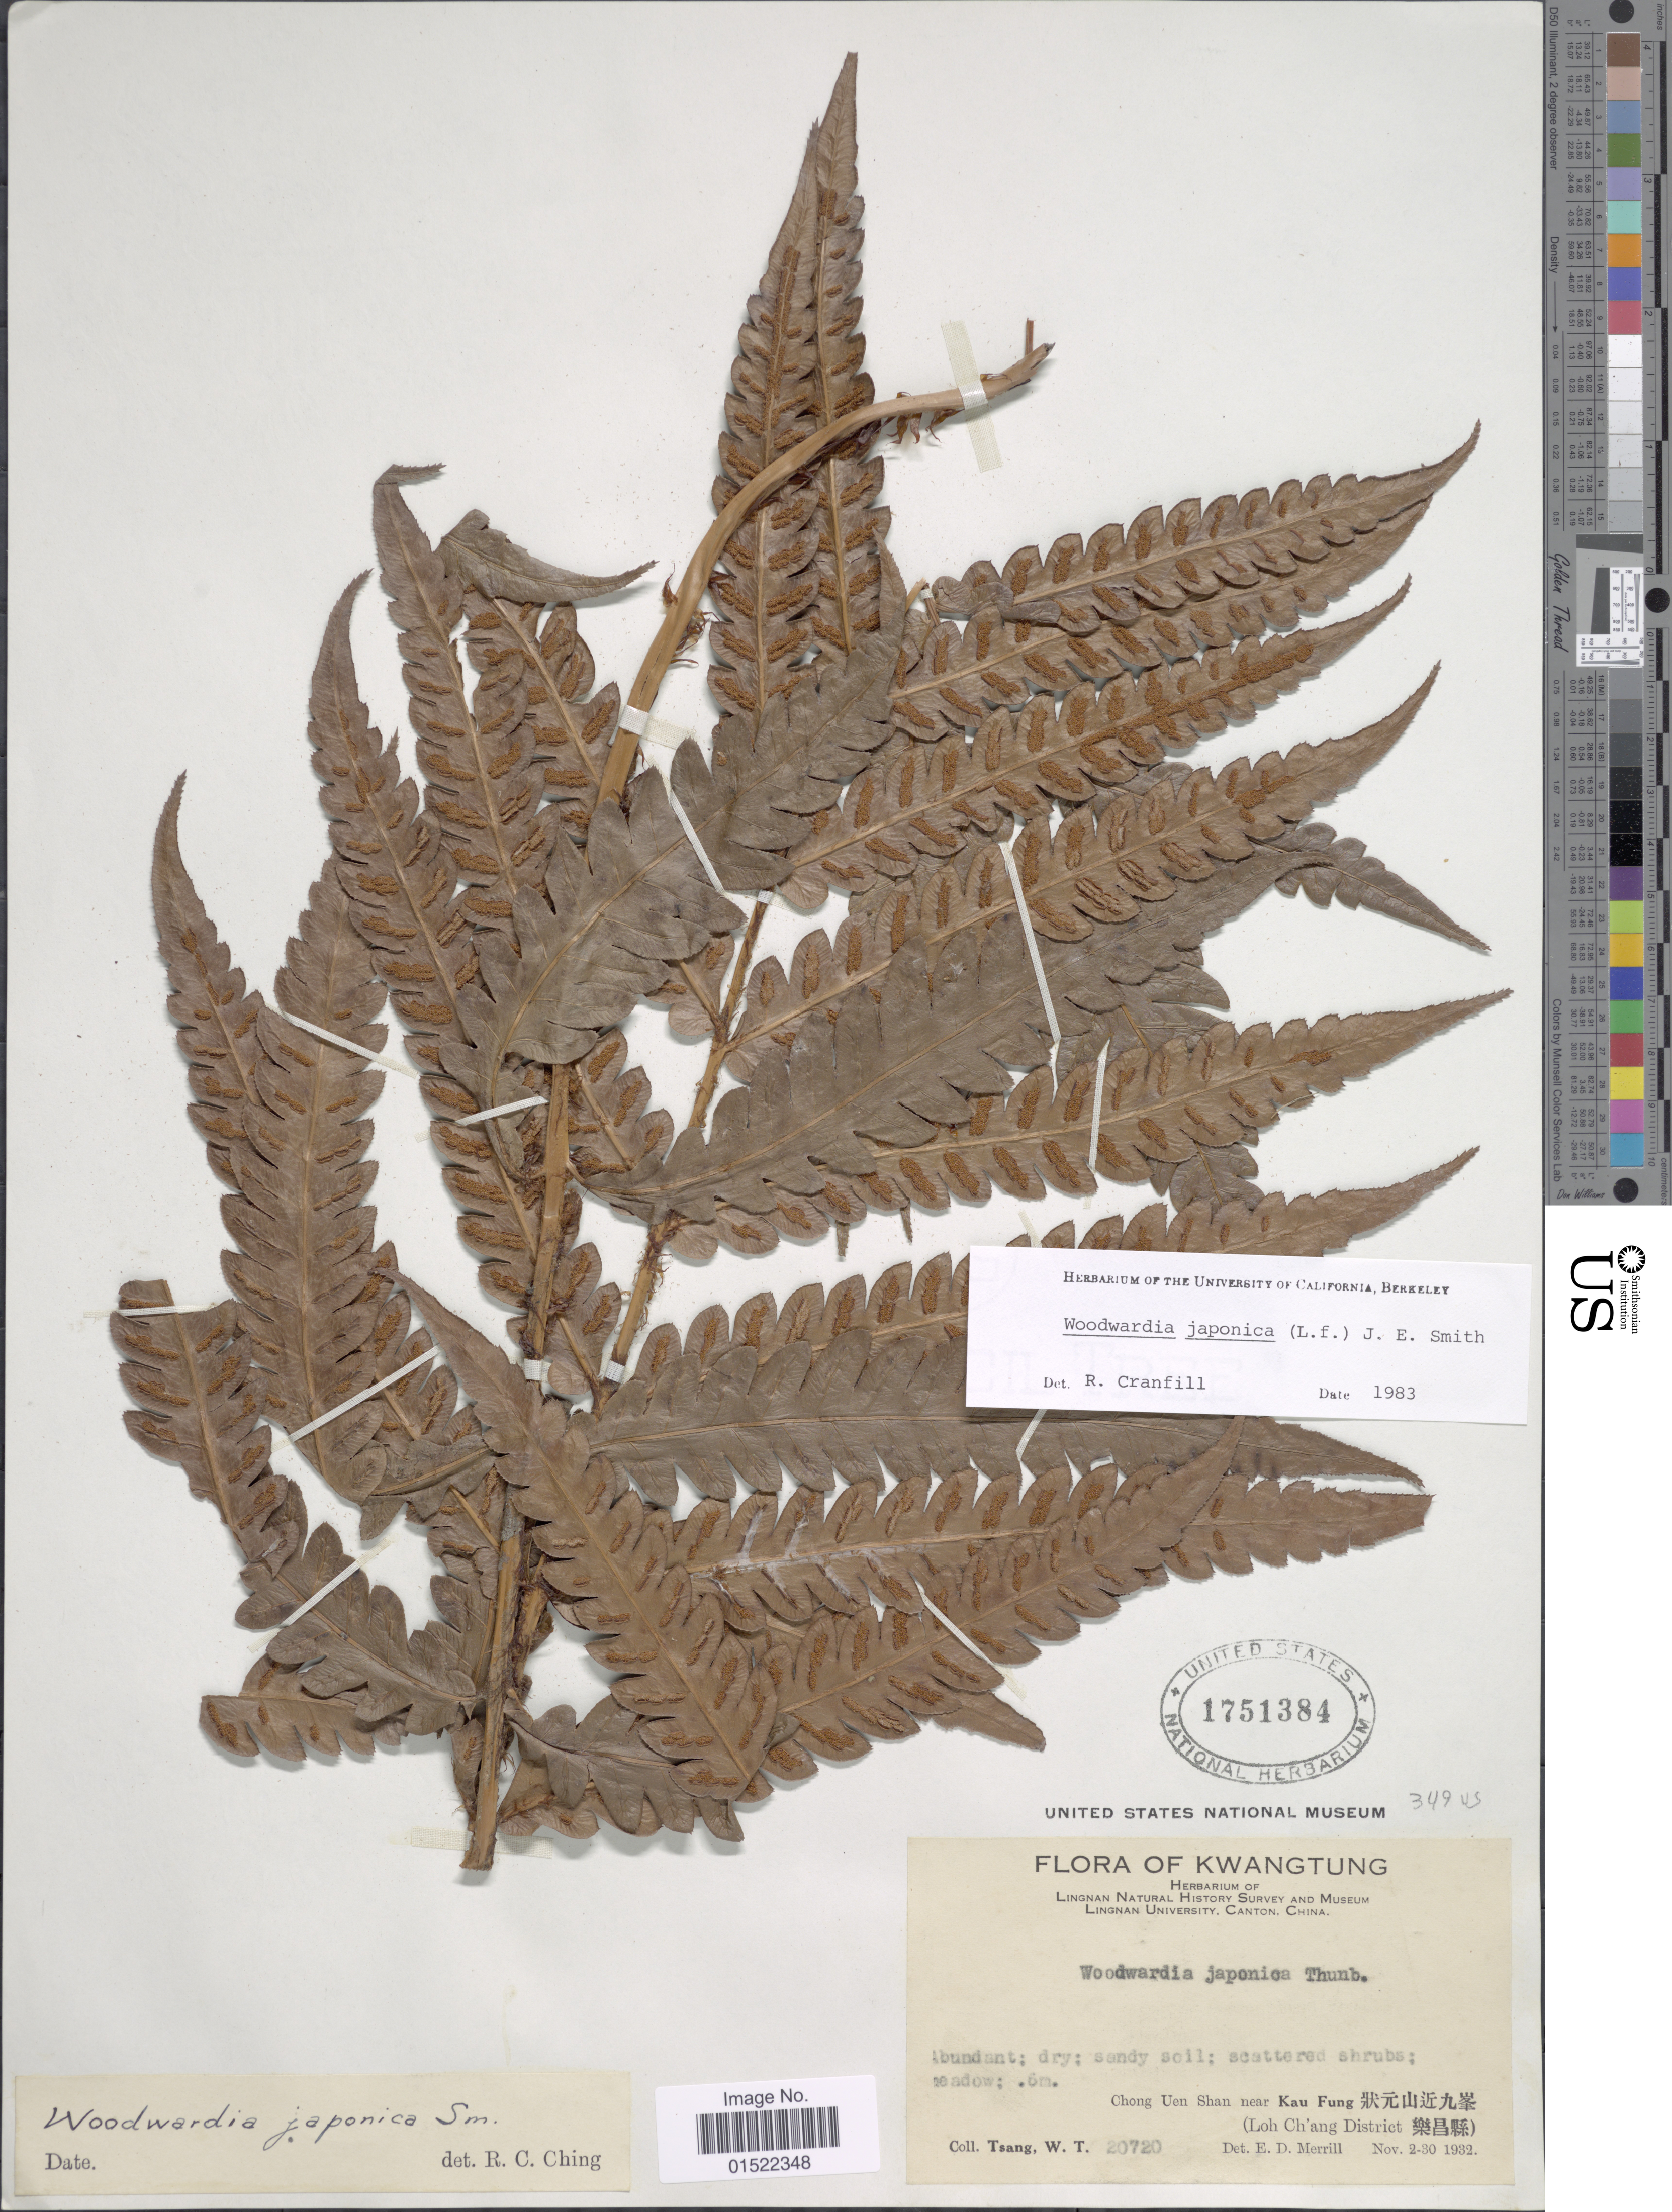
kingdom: Plantae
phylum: Tracheophyta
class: Polypodiopsida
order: Polypodiales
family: Blechnaceae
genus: Woodwardia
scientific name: Woodwardia japonica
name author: (L. f.) Sm.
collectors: W. T. Tsang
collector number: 20720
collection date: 1932-11-02/1932-11-30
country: China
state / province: Guangdong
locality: Kwangtung, Chong Uen Shan near Kau Fung (Loh Chi'ang District)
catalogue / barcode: US 1751384